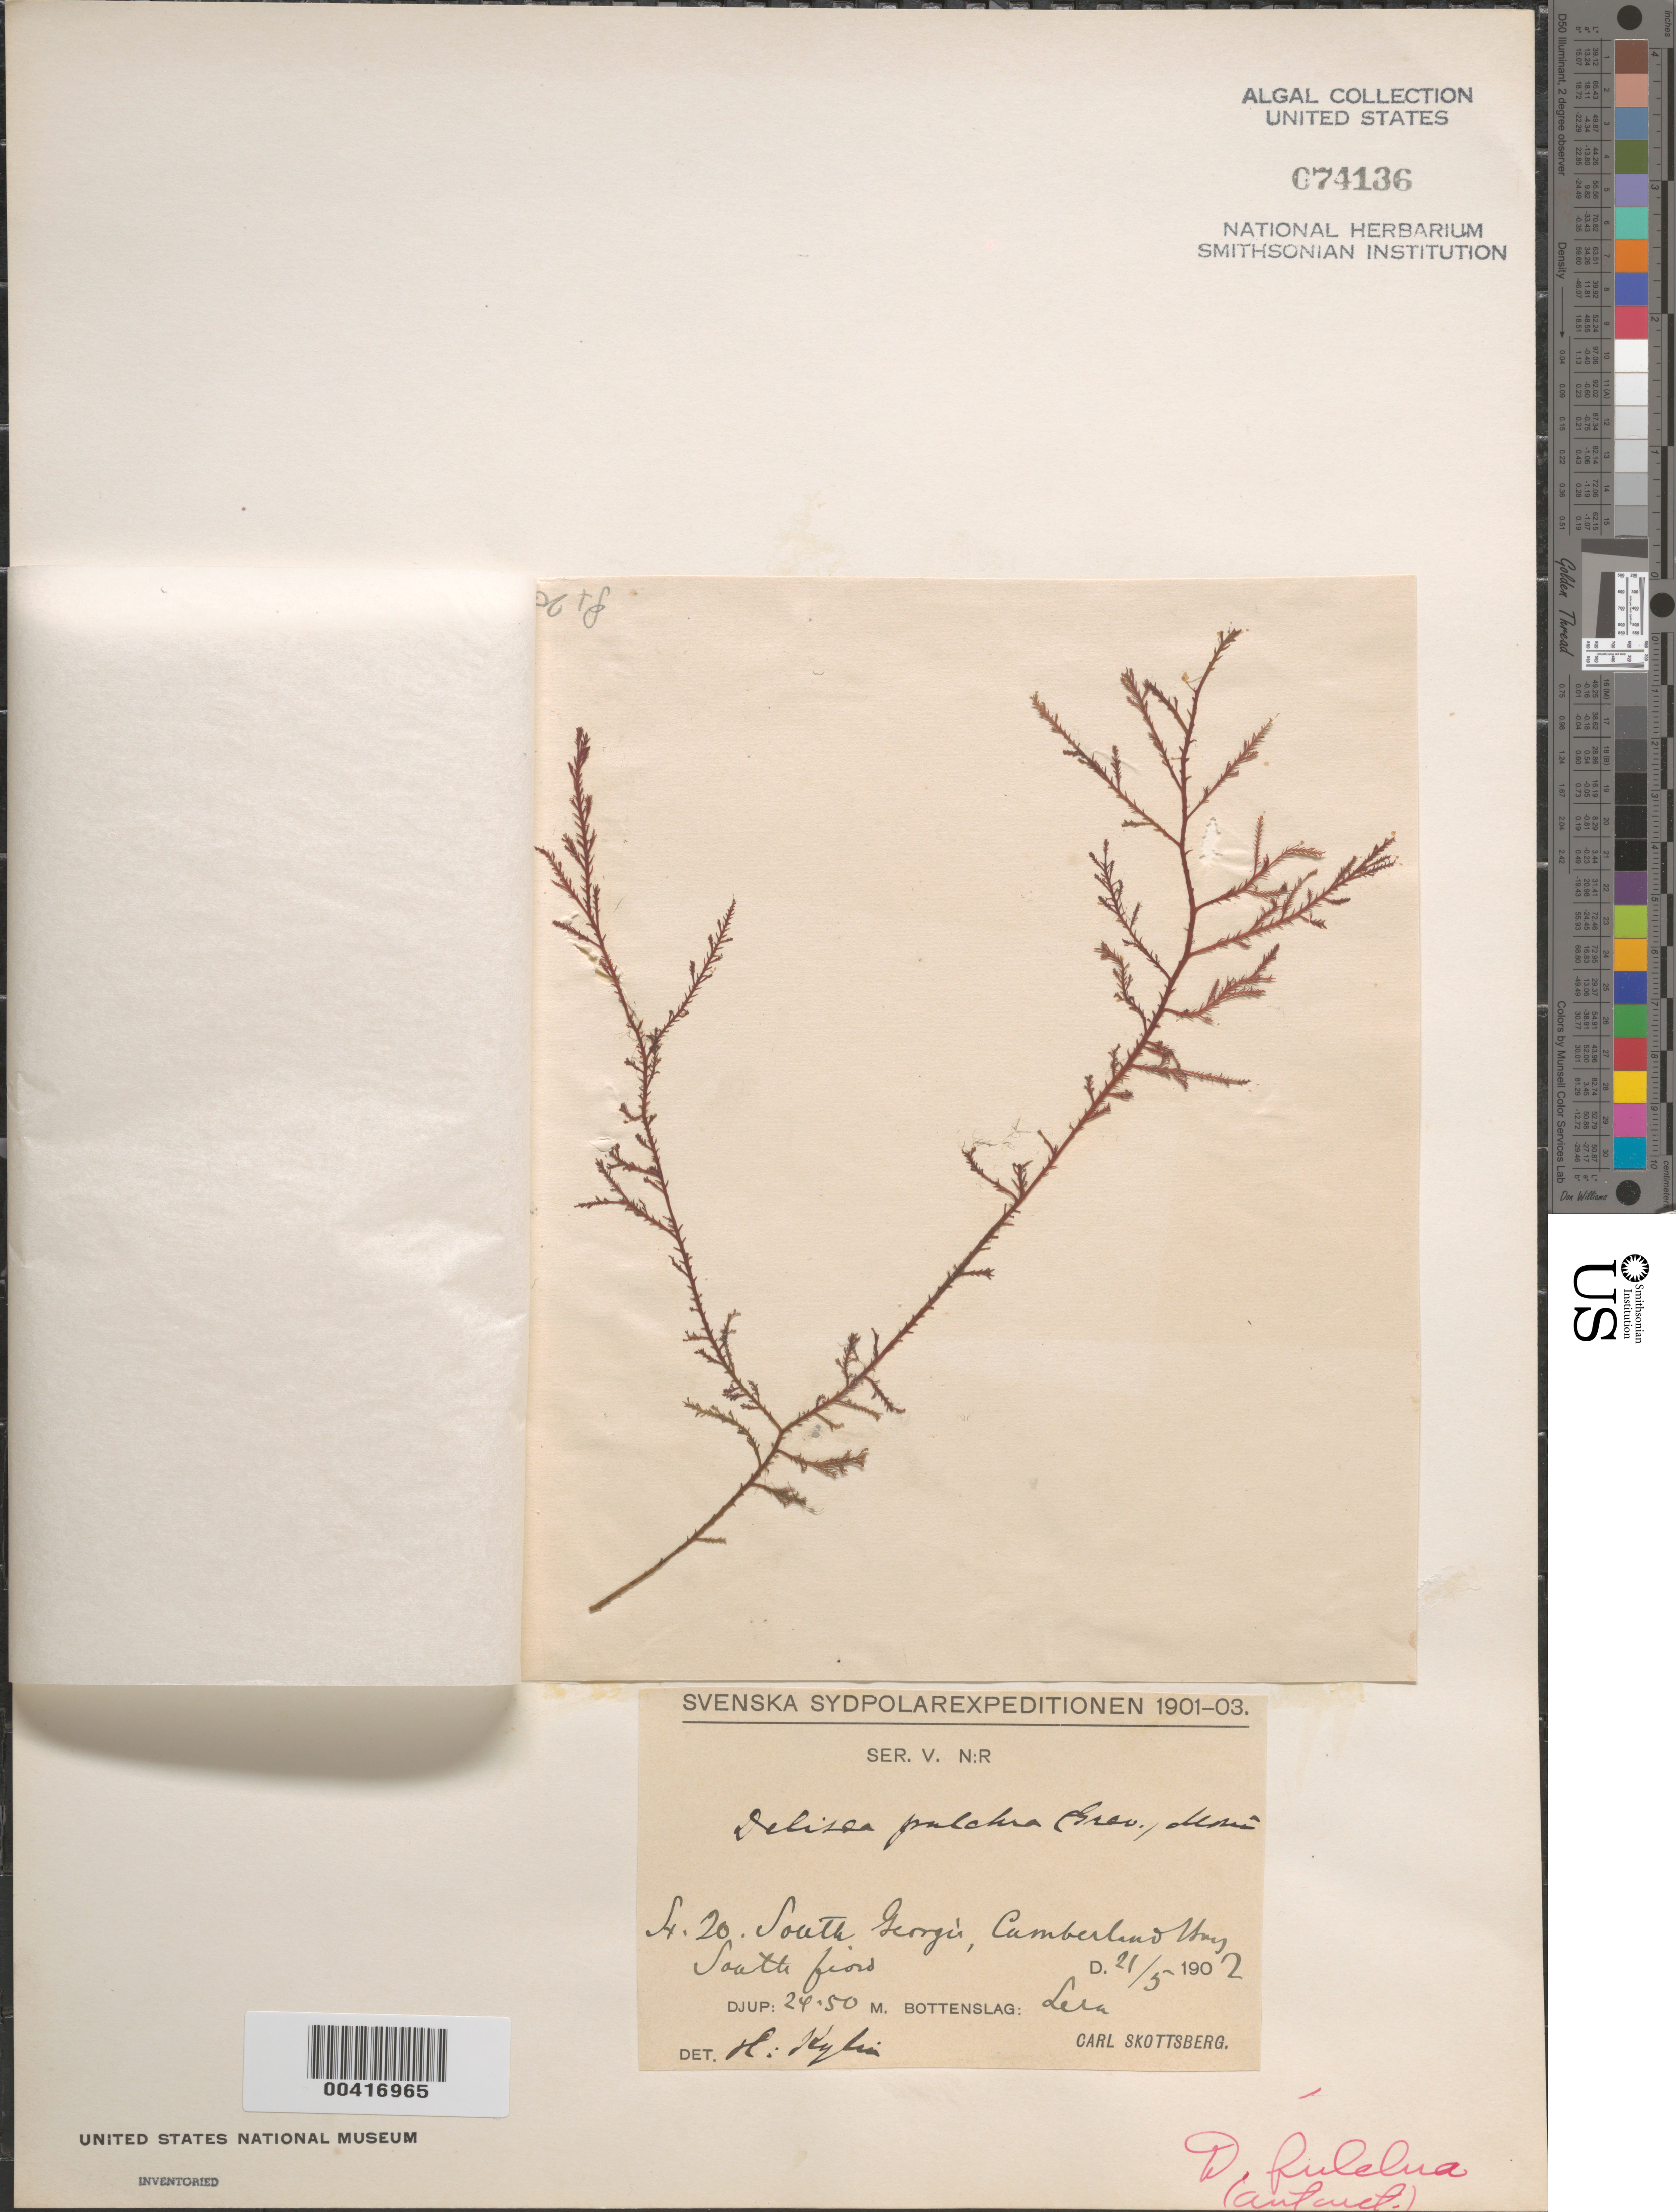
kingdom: Plantae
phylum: Rhodophyta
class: Florideophyceae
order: Bonnemaisoniales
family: Bonnemaisoniaceae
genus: Delisea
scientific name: Delisea pulchra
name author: (Grev.) Mont.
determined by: Kylin, J. H.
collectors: C. Skottsberg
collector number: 20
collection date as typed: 21 May 1902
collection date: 1902-05-21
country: Falkland Islands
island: South Georgia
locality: South fiord, Cumberland Bay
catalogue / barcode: US 74136